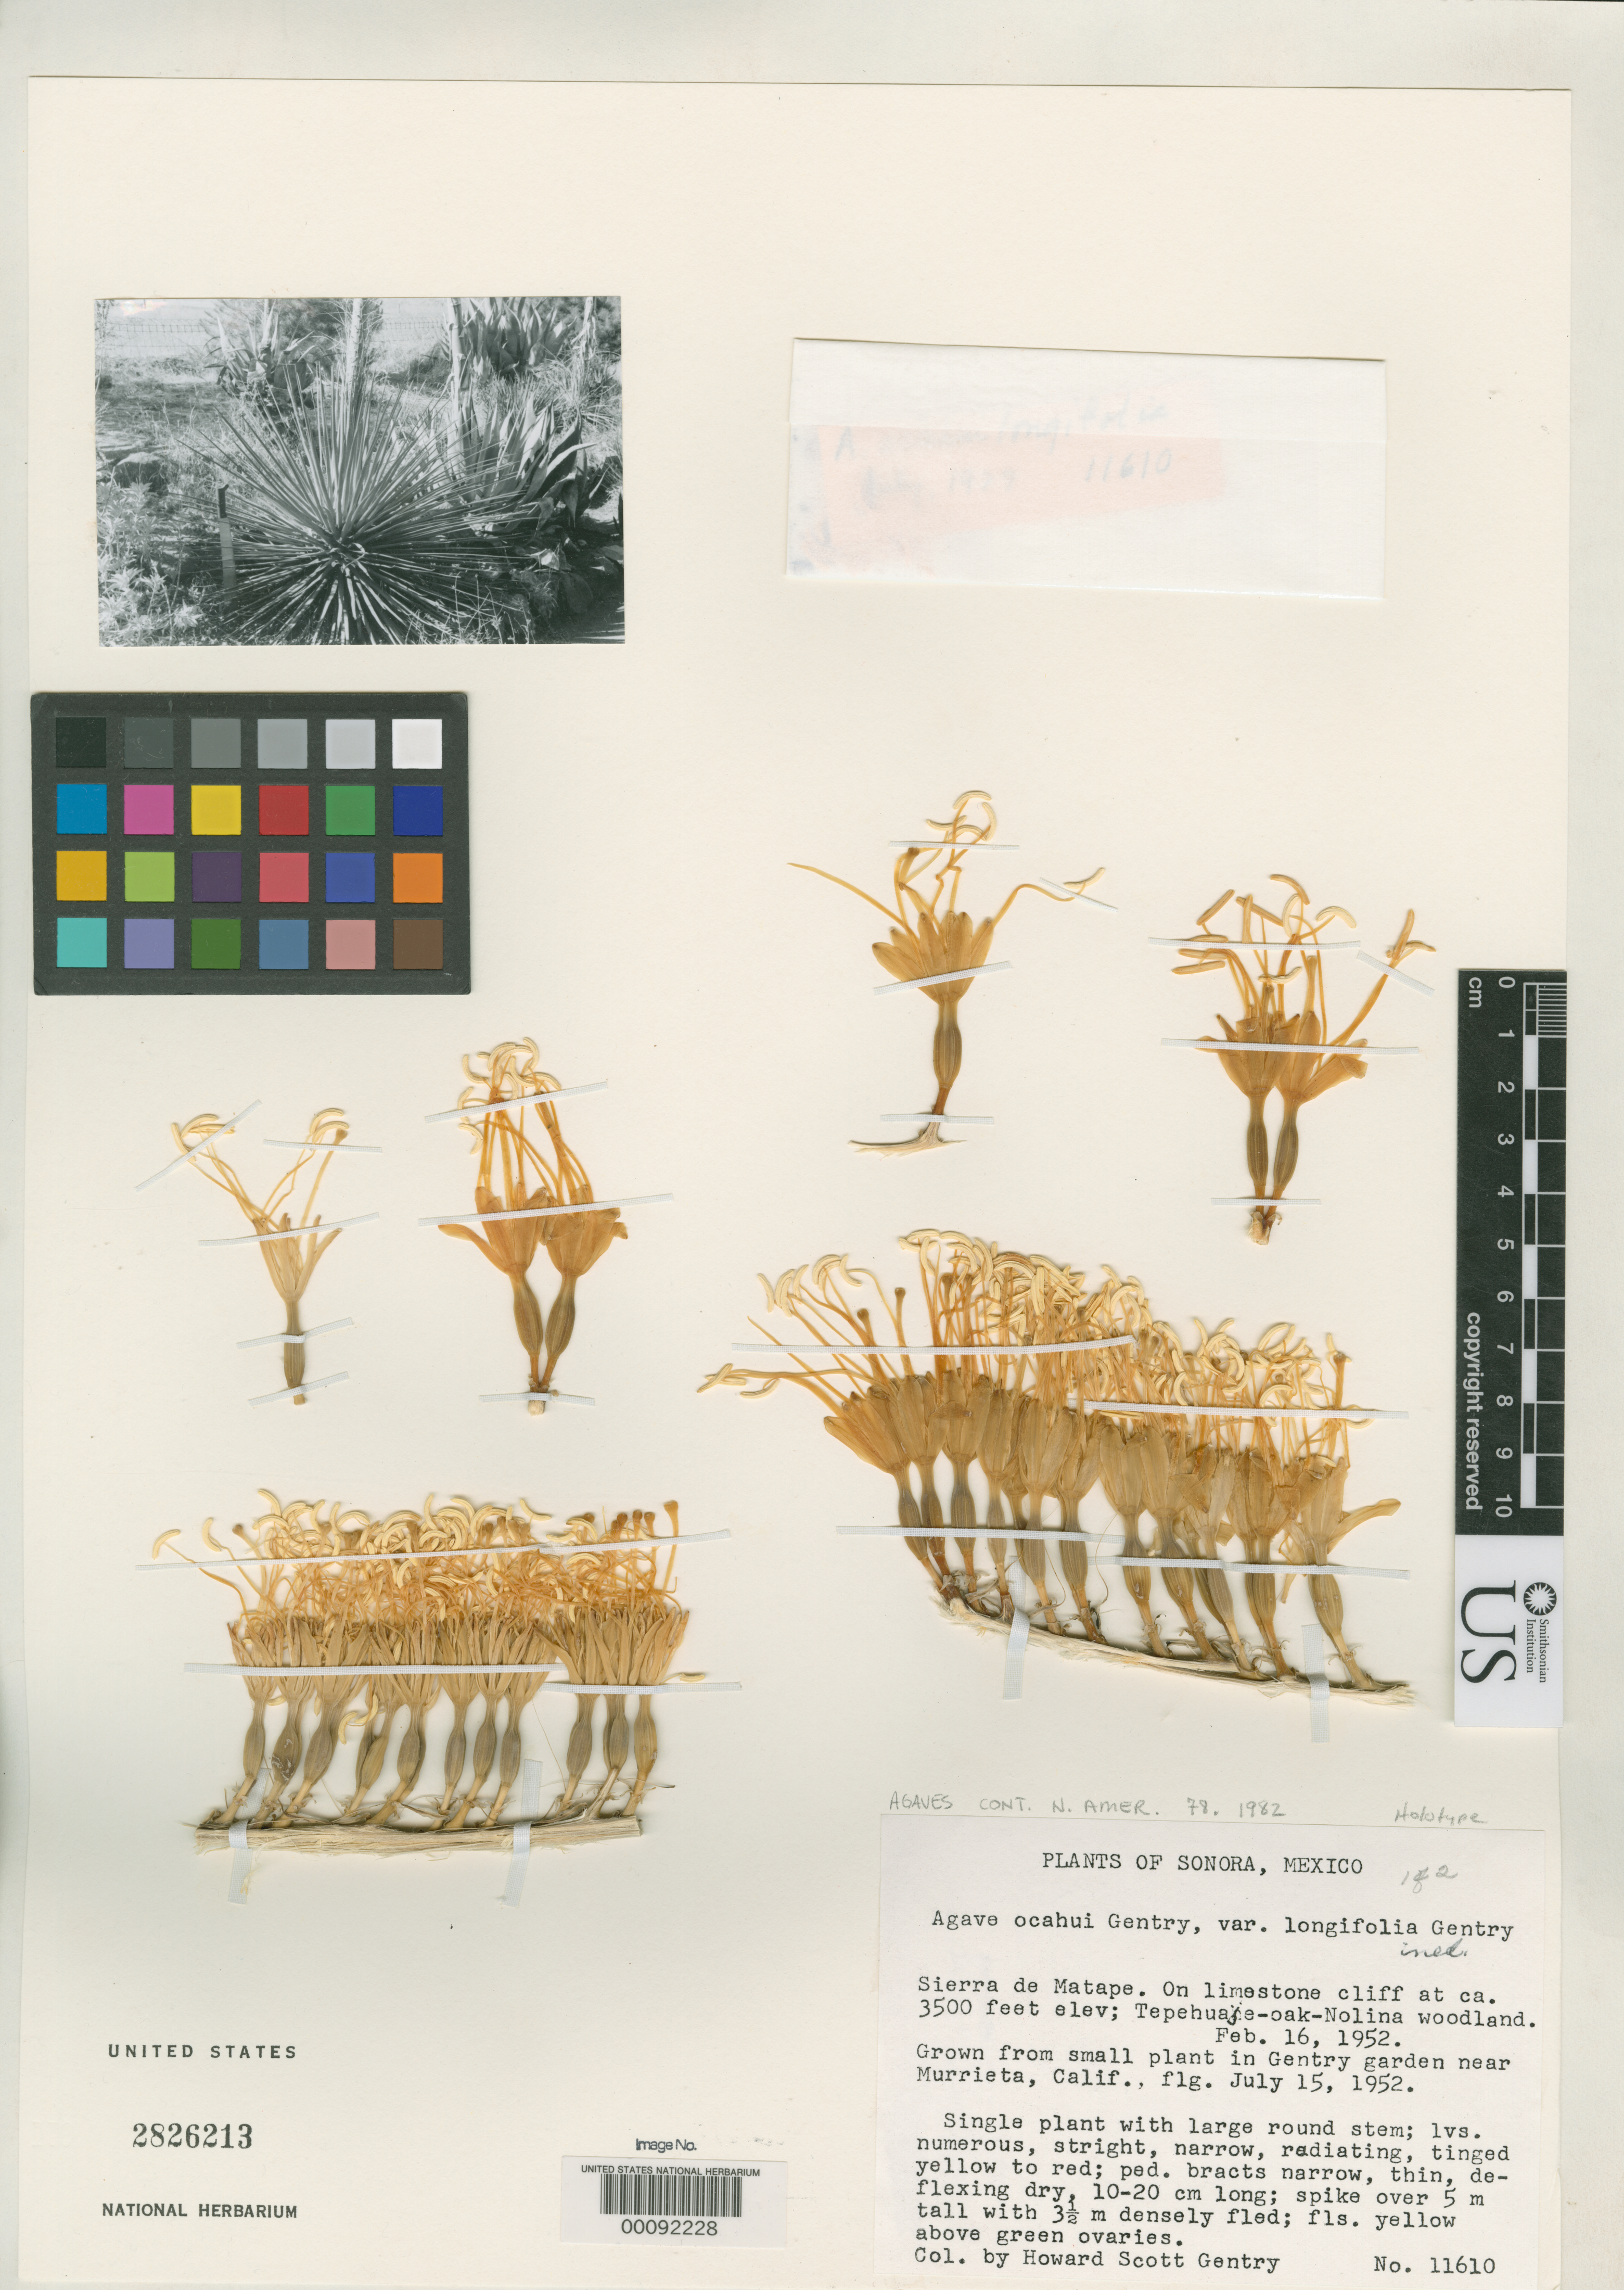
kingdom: Plantae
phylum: Tracheophyta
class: Liliopsida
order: Asparagales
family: Asparagaceae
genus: Agave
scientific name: Agave ocahui var. longifolia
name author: Gentry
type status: Holotype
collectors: H. S. Gentry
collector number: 11610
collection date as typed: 16 Feb 1952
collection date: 1952-02-16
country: Mexico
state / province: Sonora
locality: Sierra de Matape.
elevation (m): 1067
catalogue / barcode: US 2826213